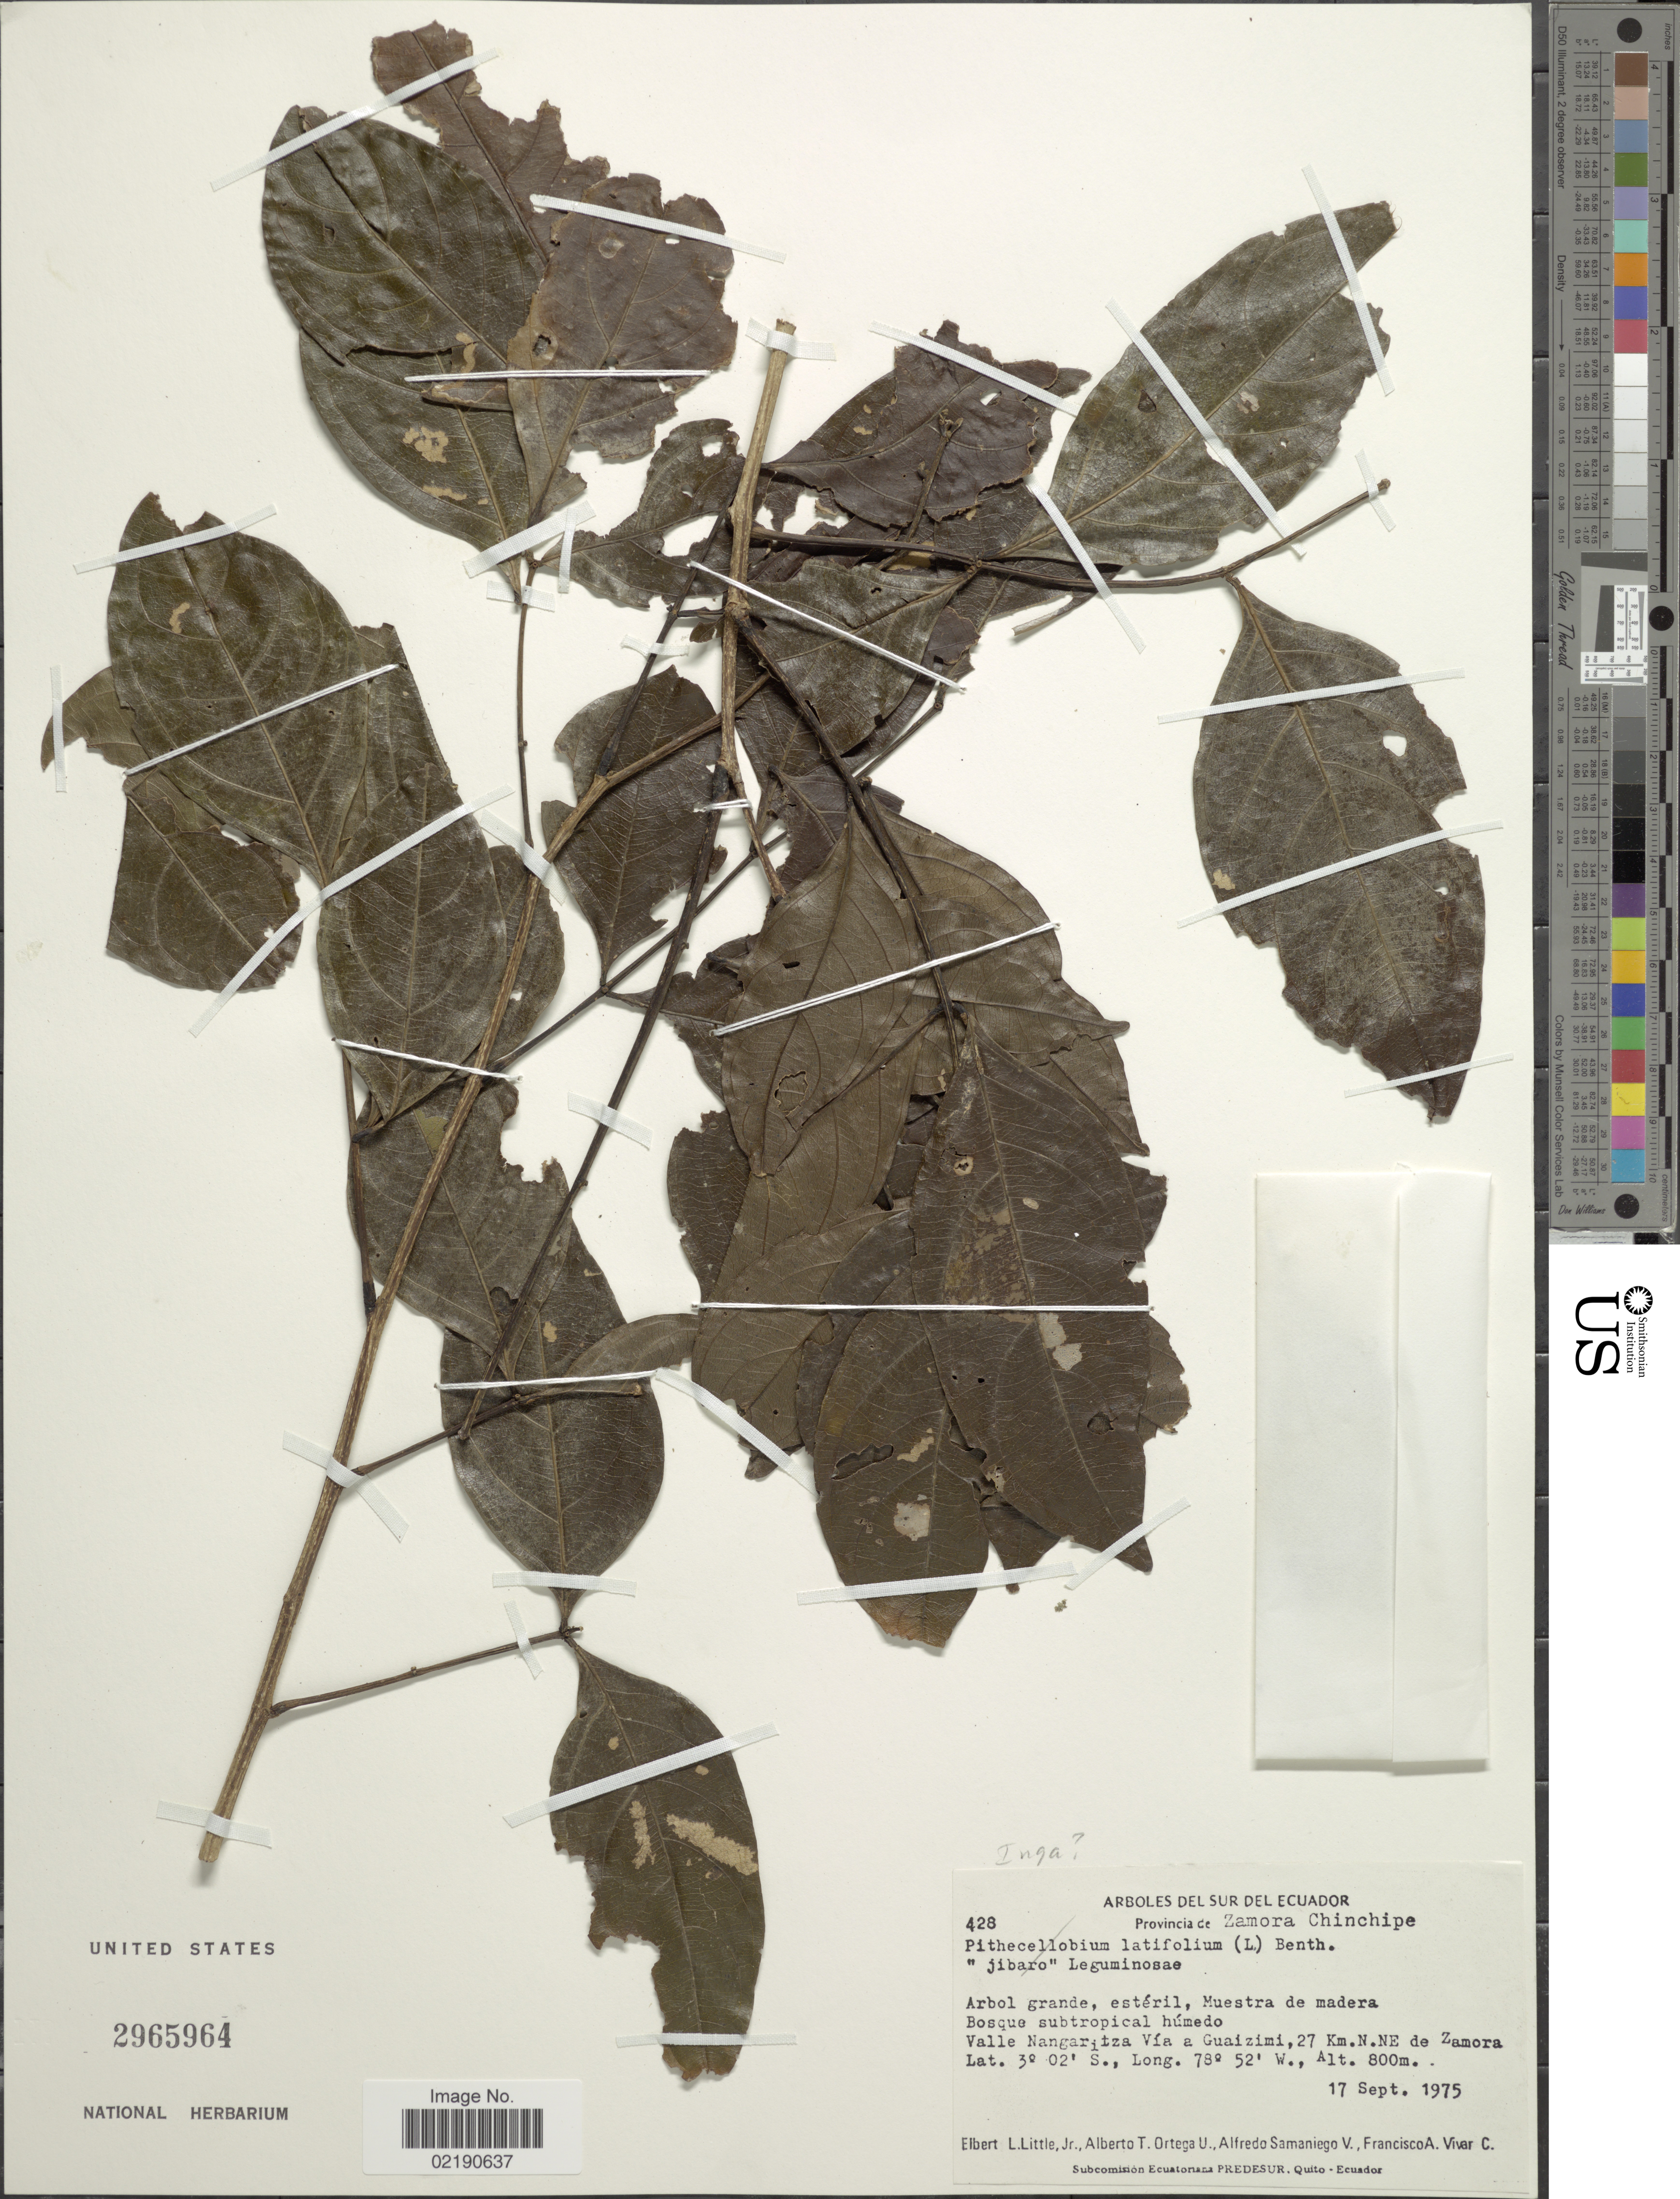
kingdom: Plantae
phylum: Tracheophyta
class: Magnoliopsida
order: Fabales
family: Fabaceae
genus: Inga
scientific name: Inga sp.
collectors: E. L. Little, A. T. Ortega U., A. V. Samaniego & F. A. Vivar C.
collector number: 428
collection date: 1975-09-17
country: Ecuador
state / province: Zamora-Chinchipe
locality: Sur del Ecuador, Valle Nangaritza via a Guaizimi, 27 km N.NE de Zamora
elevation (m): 800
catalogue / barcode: US 2965964